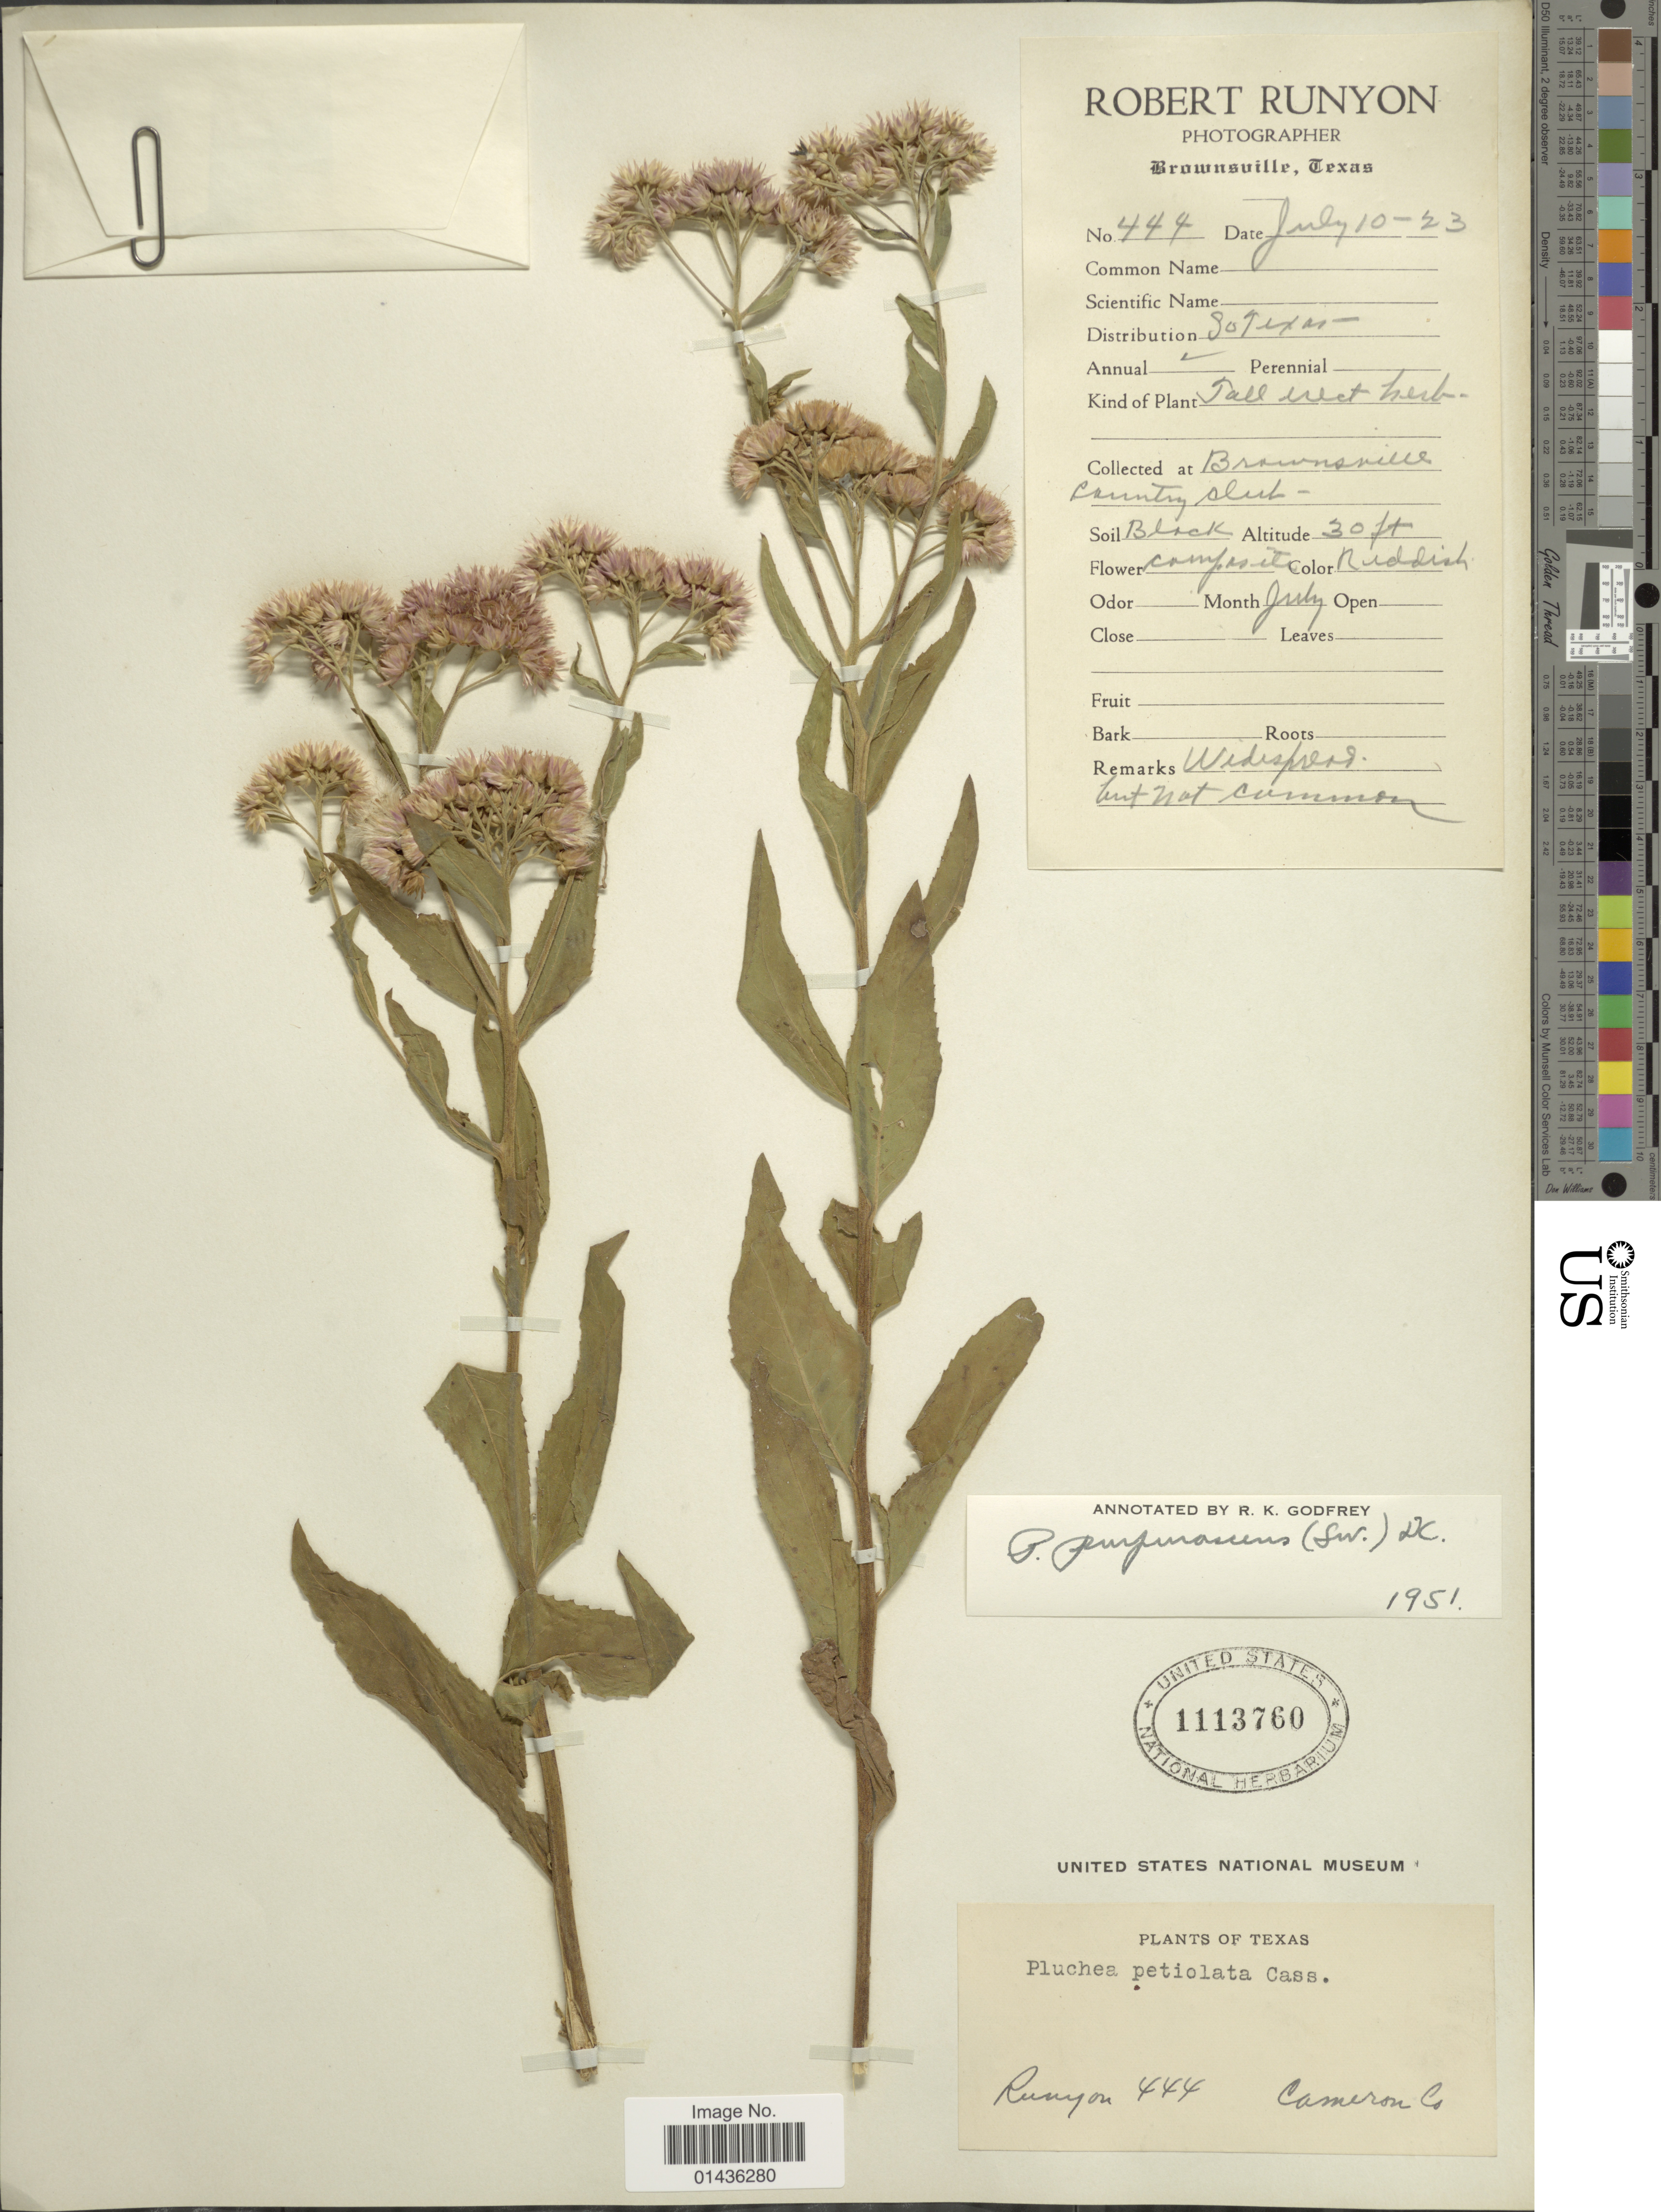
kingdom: Plantae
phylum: Tracheophyta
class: Magnoliopsida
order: Asterales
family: Asteraceae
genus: Pluchea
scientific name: Pluchea odorata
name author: (L.) Cass.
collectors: R. Runyon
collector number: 444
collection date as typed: Transcribed d/m/y: 10/7/23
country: United States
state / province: Texas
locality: Cameron Co., Brownsville County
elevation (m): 9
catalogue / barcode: US 1113760